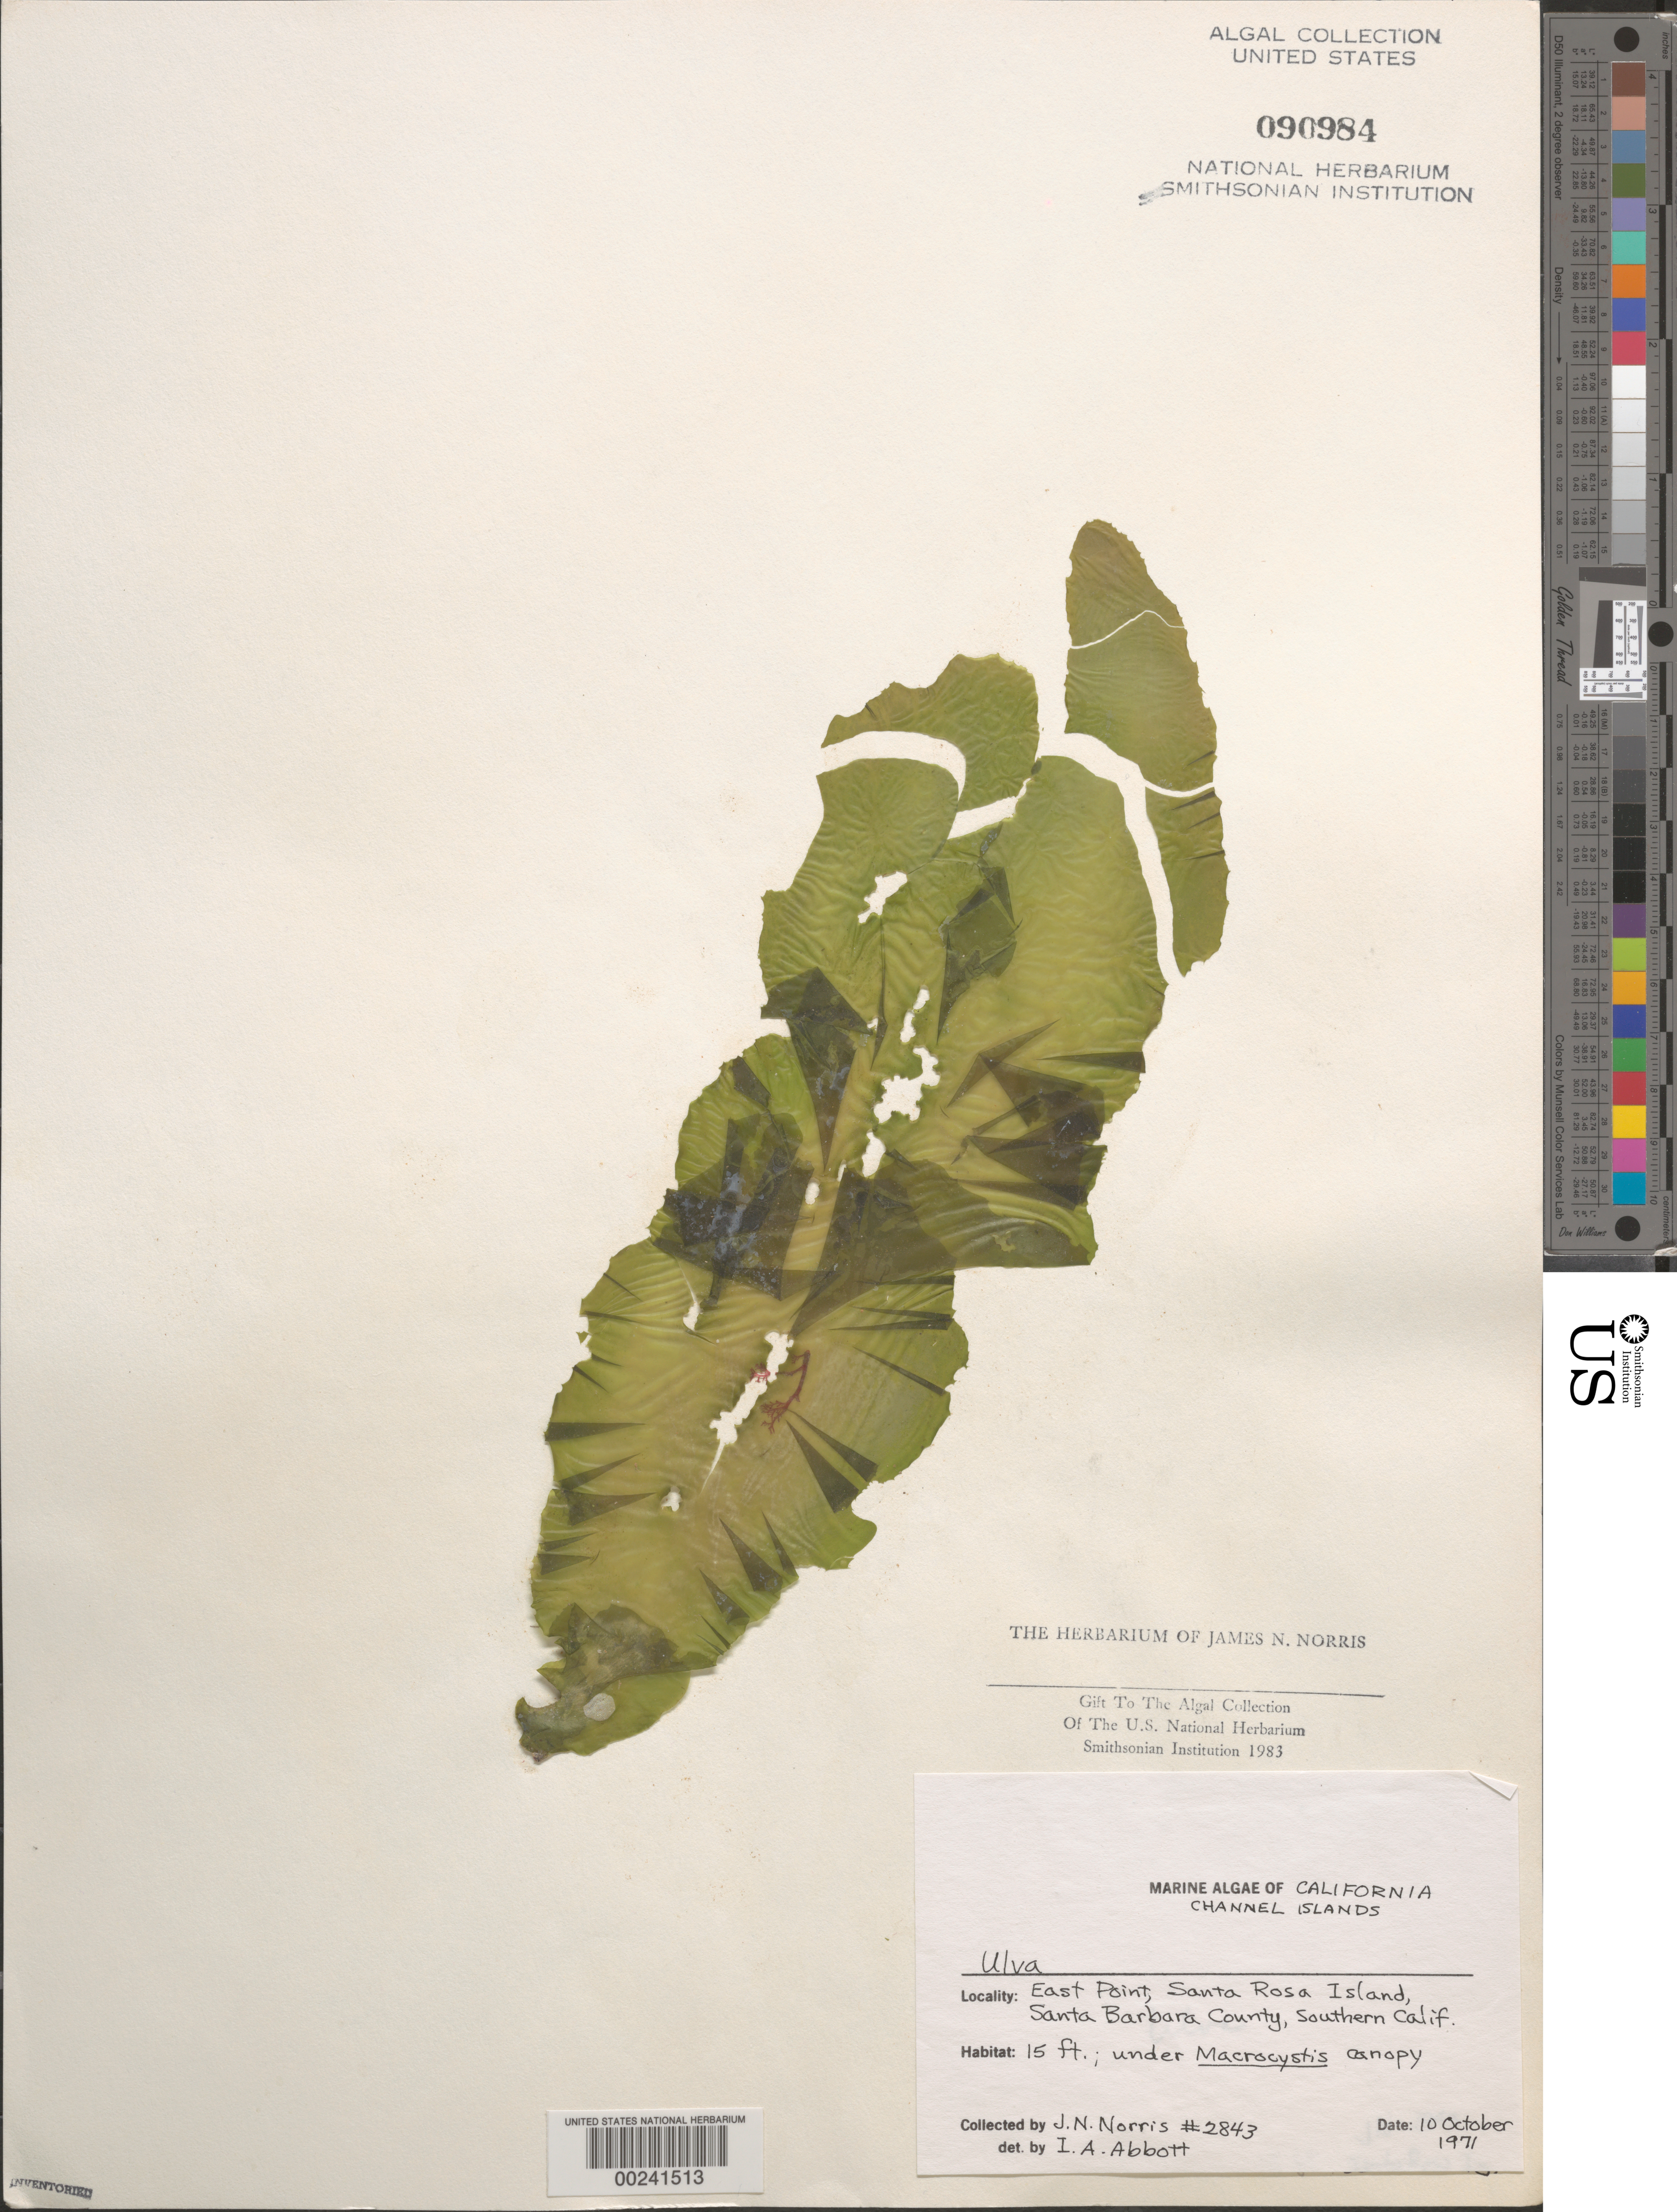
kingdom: Plantae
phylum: Chlorophyta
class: Ulvophyceae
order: Ulvales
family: Ulvaceae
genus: Ulva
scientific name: Ulva sp.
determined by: Abbott, Isabella A.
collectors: J. N. Norris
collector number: JN-2843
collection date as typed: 10 Oct 1971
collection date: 1971-10-10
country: United States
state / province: California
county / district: Santa Barbara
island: Santa Rosa Island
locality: East Point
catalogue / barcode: US 90984